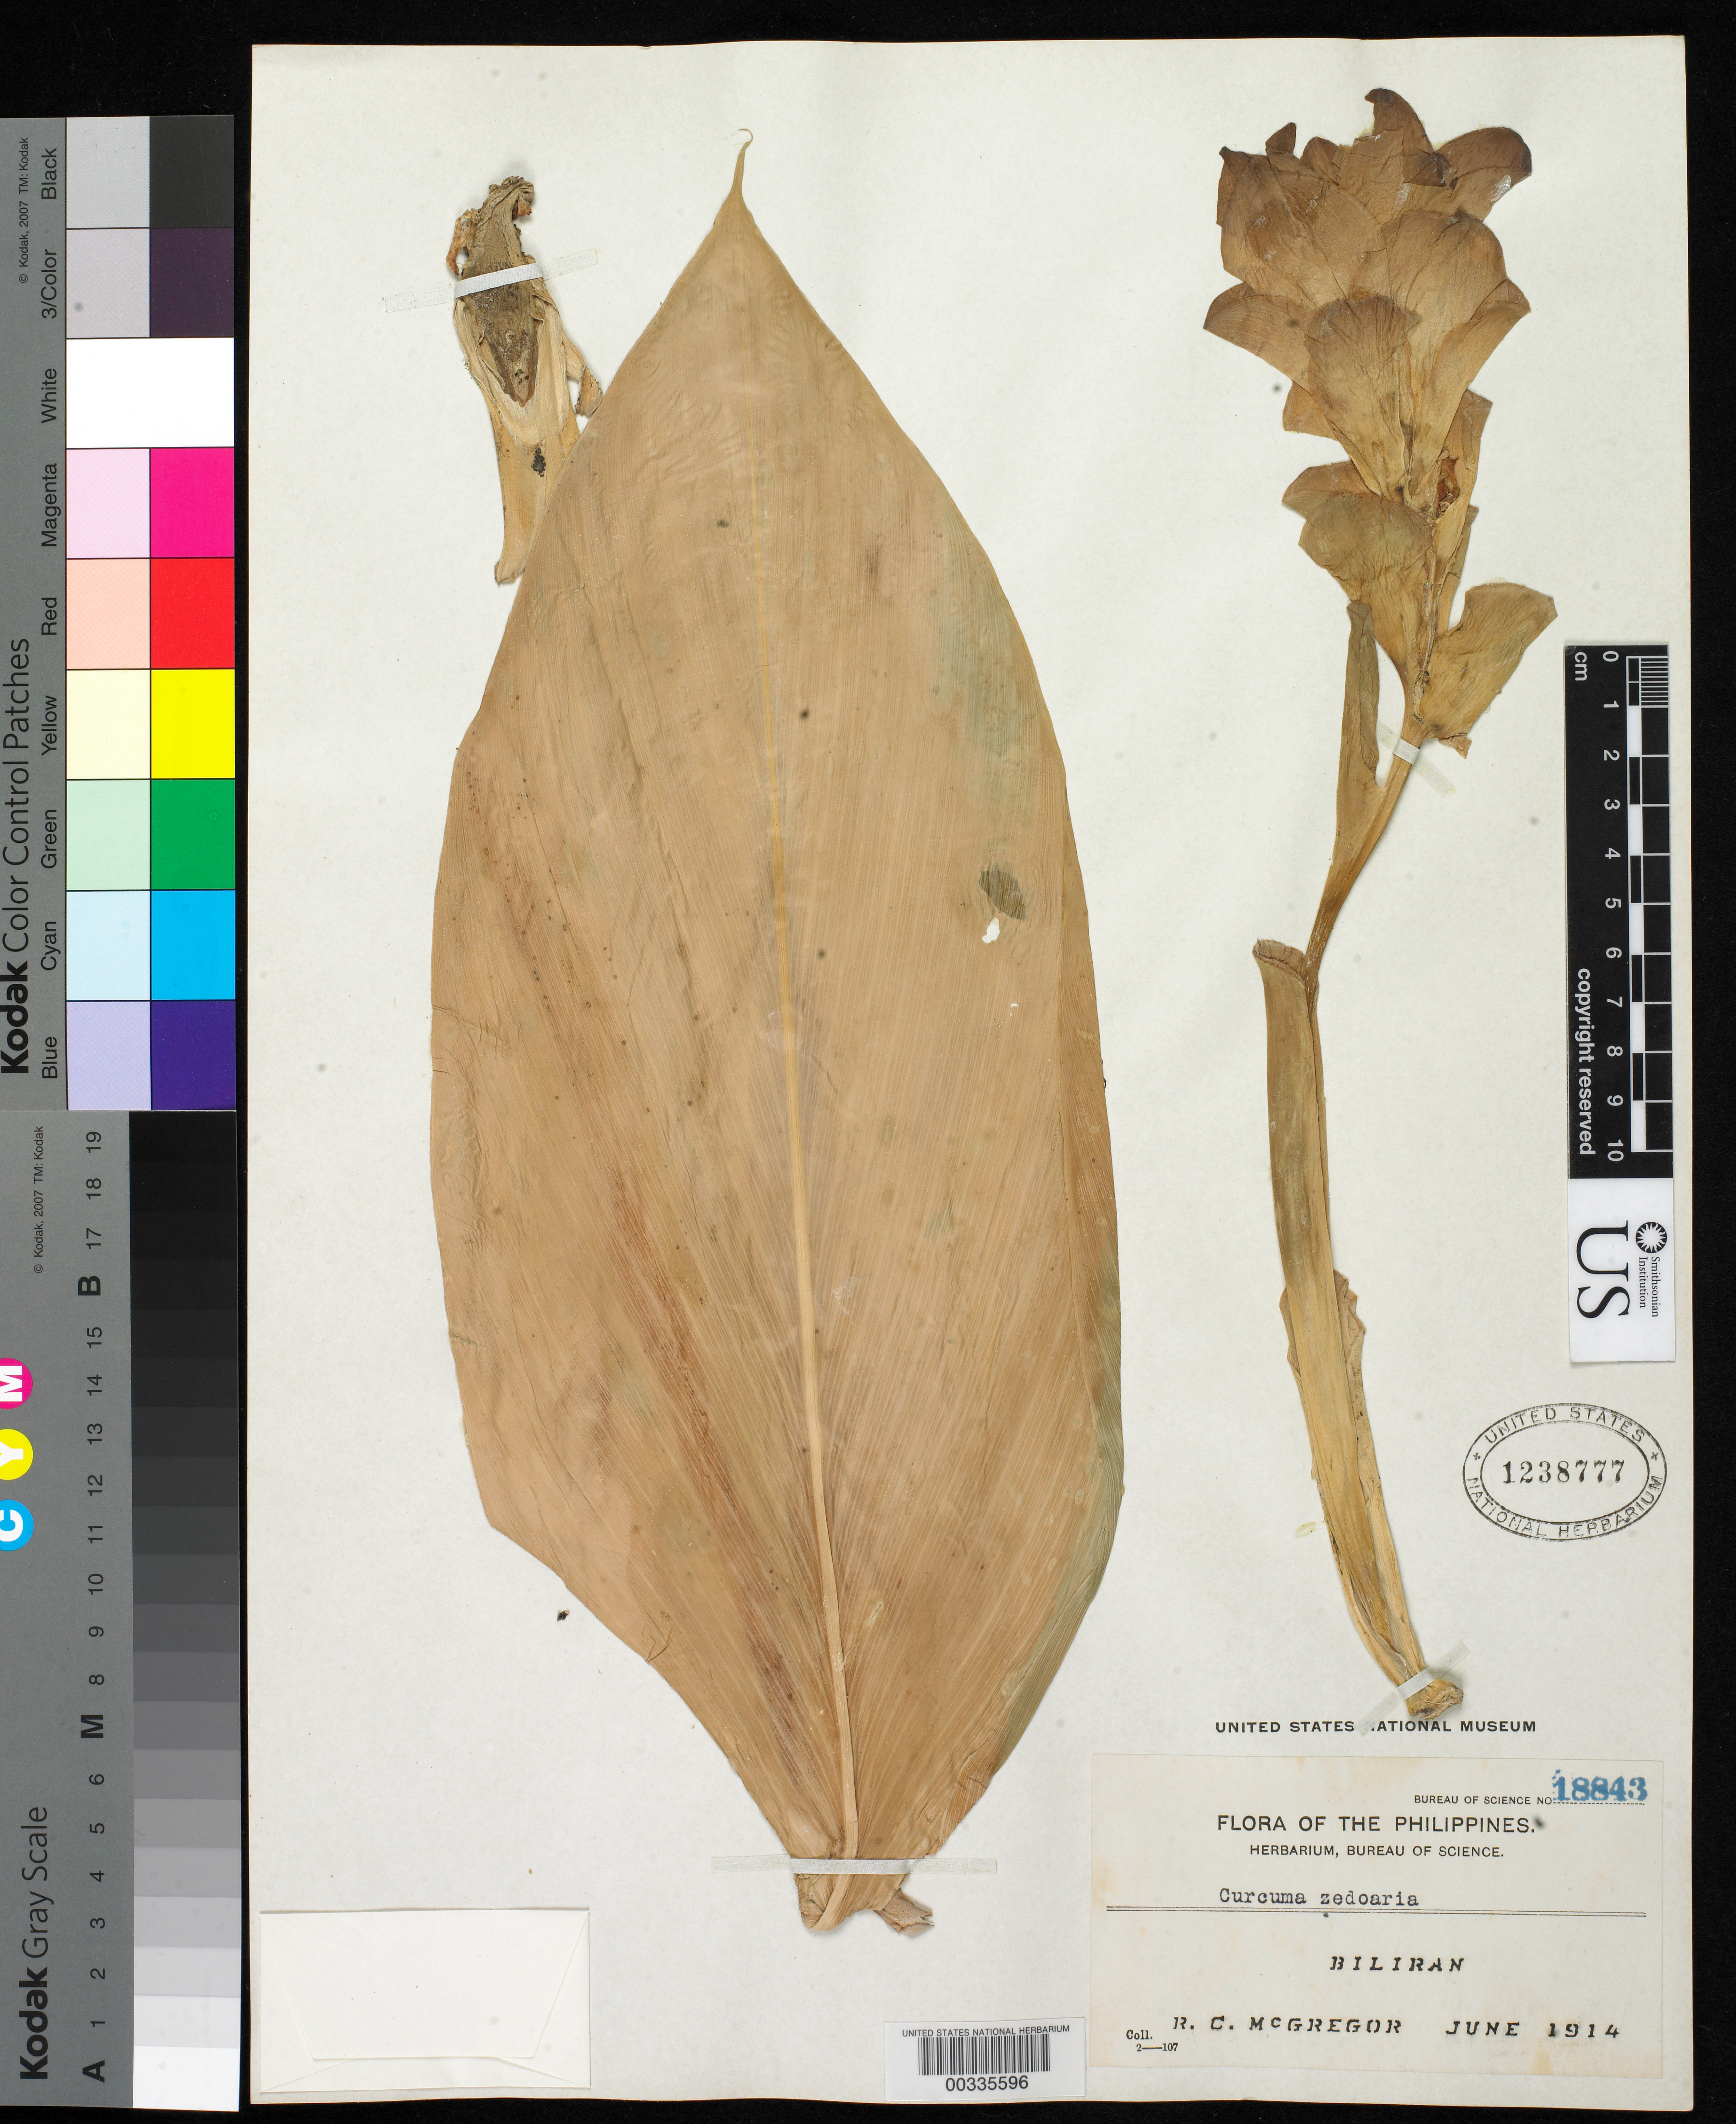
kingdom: Plantae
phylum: Tracheophyta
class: Liliopsida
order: Zingiberales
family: Zingiberaceae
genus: Curcuma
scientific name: Curcuma parviflora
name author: Wall.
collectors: R. C. McGregor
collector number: Bur. Sci. 18843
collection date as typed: Jun 1914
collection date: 1914-06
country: Philippines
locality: Biliran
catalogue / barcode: US 1238777